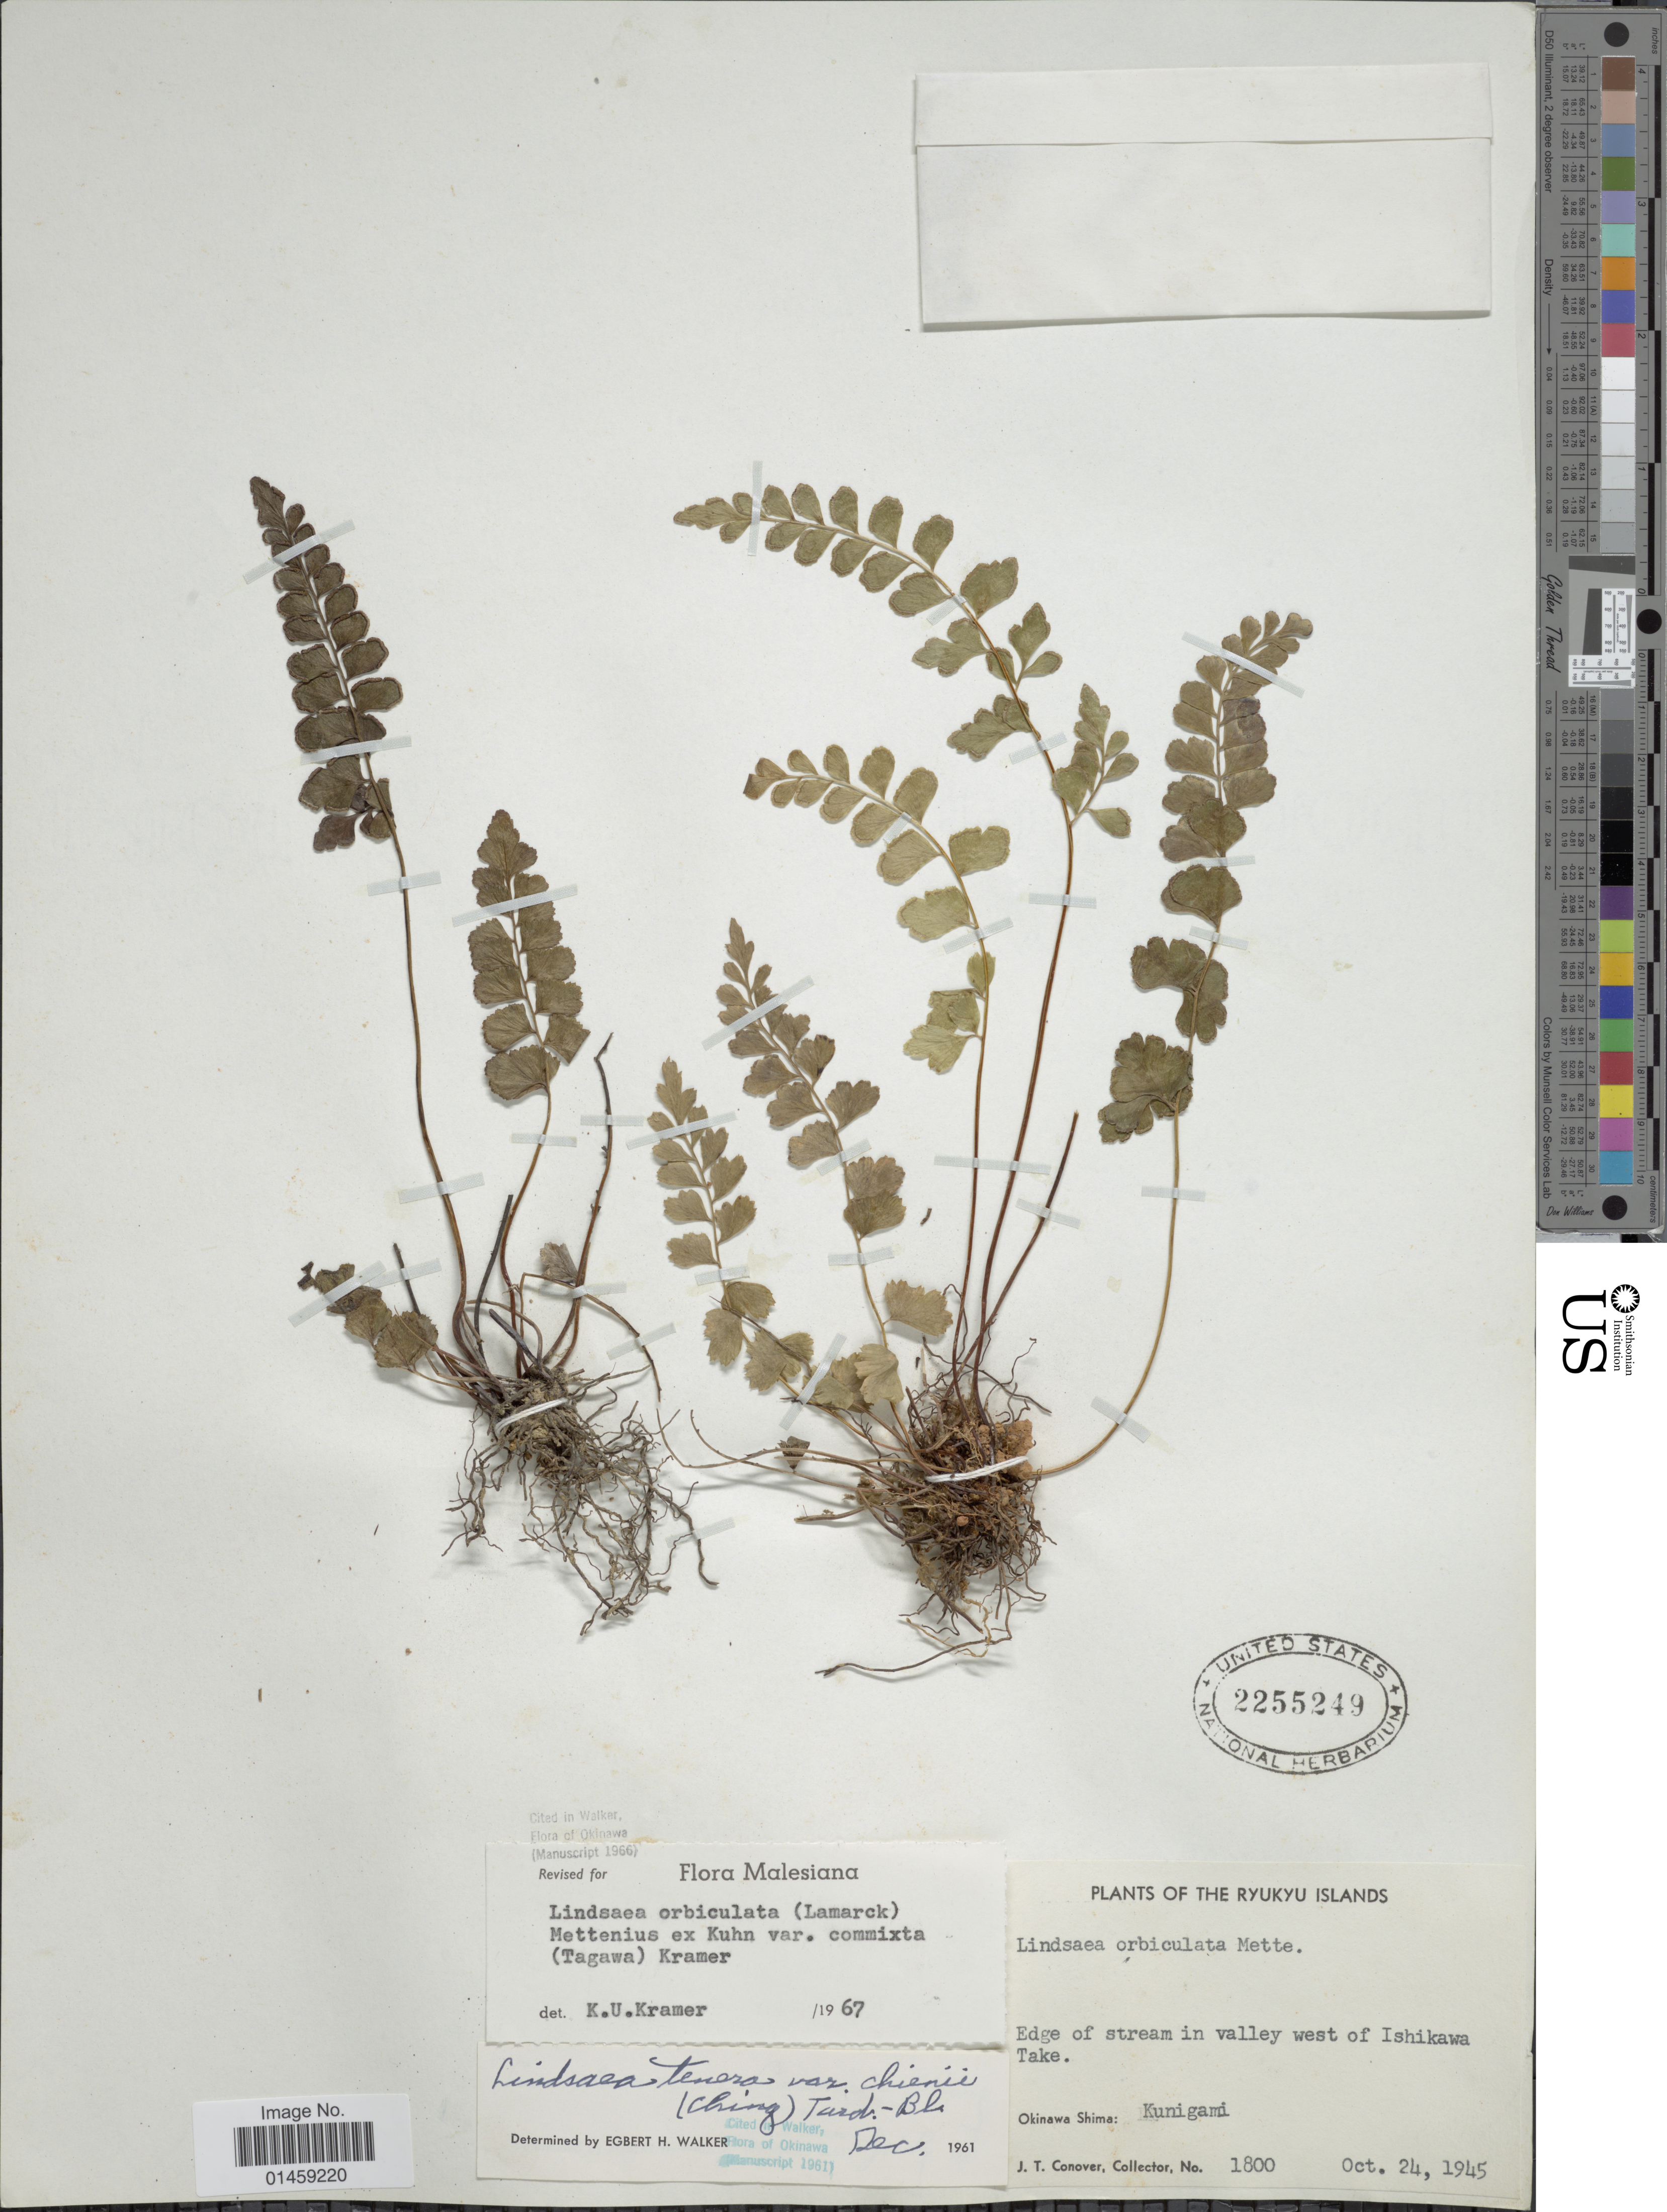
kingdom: Plantae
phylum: Tracheophyta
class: Polypodiopsida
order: Polypodiales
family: Lindsaeaceae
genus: Lindsaea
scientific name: Lindsaea orbiculata var. commixta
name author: (Tagawa) K.U. Kramer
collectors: J. T. Conover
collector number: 1800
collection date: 1945-10-24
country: Japan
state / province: Okinawa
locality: Ryukyu Islands. Okinawa Shima: Kunigami. Edge of stream in valley west of Ishikawa Take.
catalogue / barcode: US 2255249